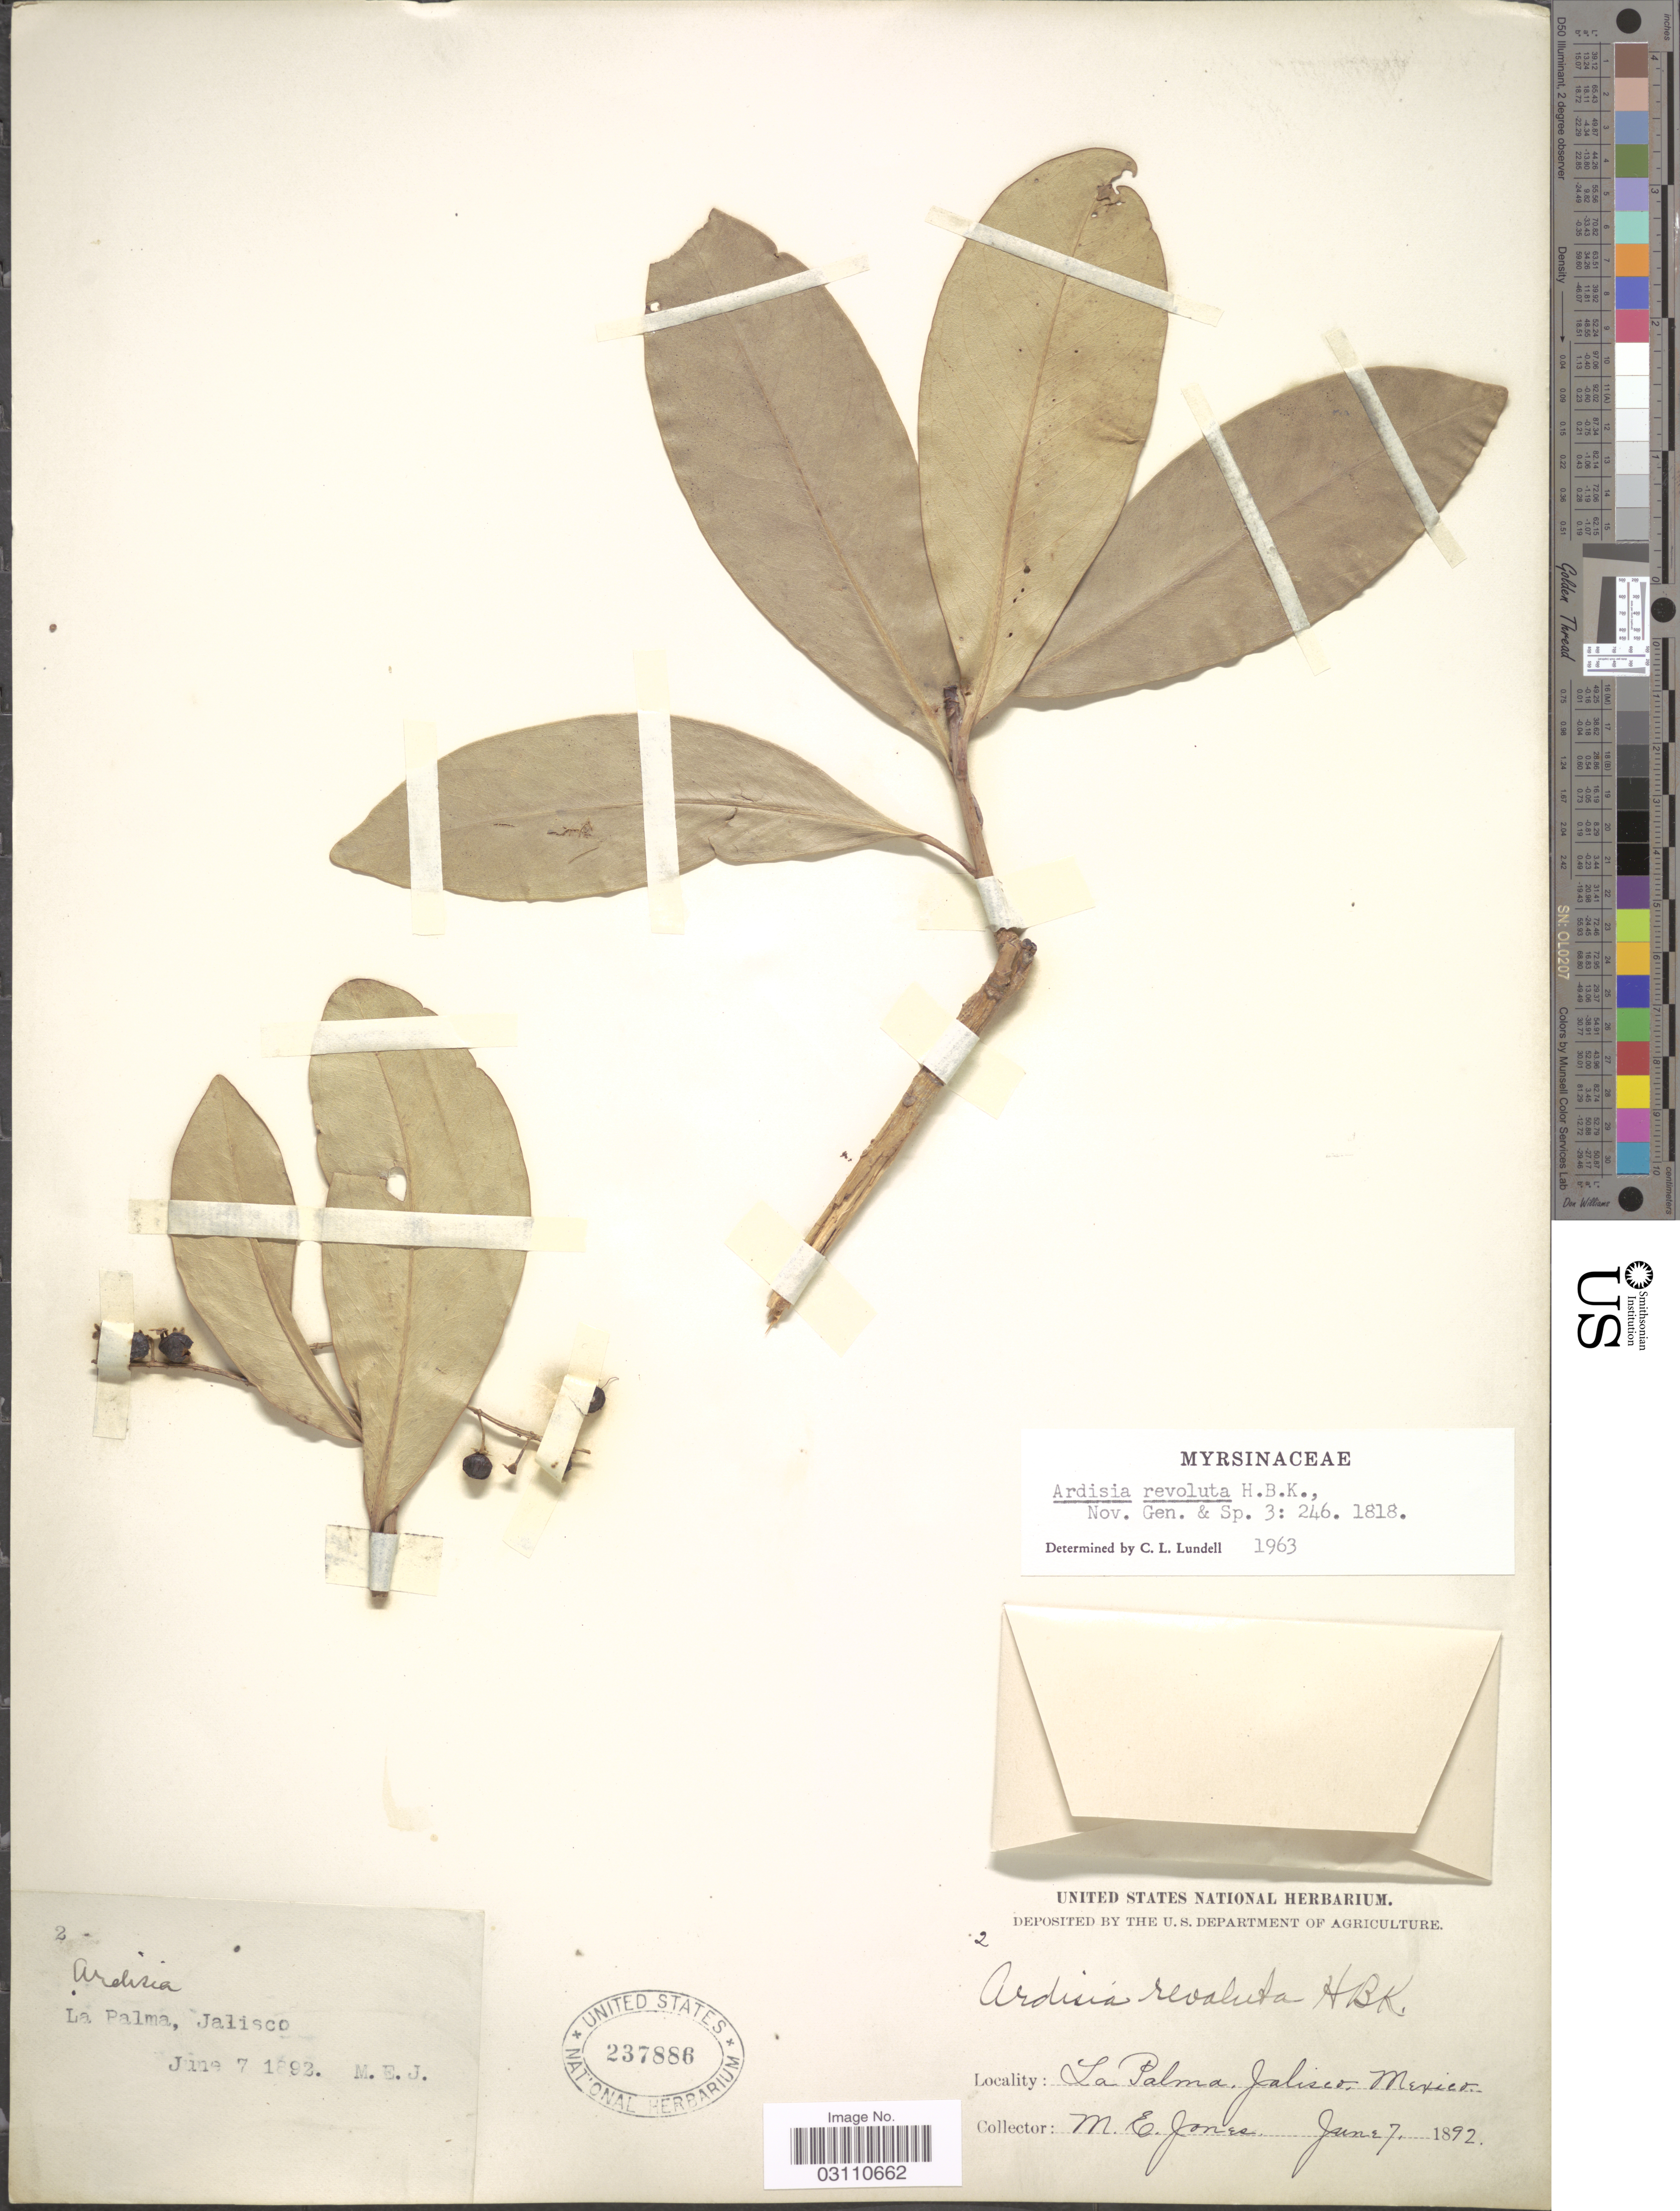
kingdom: Plantae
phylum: Tracheophyta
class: Magnoliopsida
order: Ericales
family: Primulaceae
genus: Ardisia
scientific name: Ardisia revoluta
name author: Kunth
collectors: M. E. Jones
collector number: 2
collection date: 1892-06-07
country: Mexico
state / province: Jalisco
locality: La Palma.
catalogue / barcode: US 237886